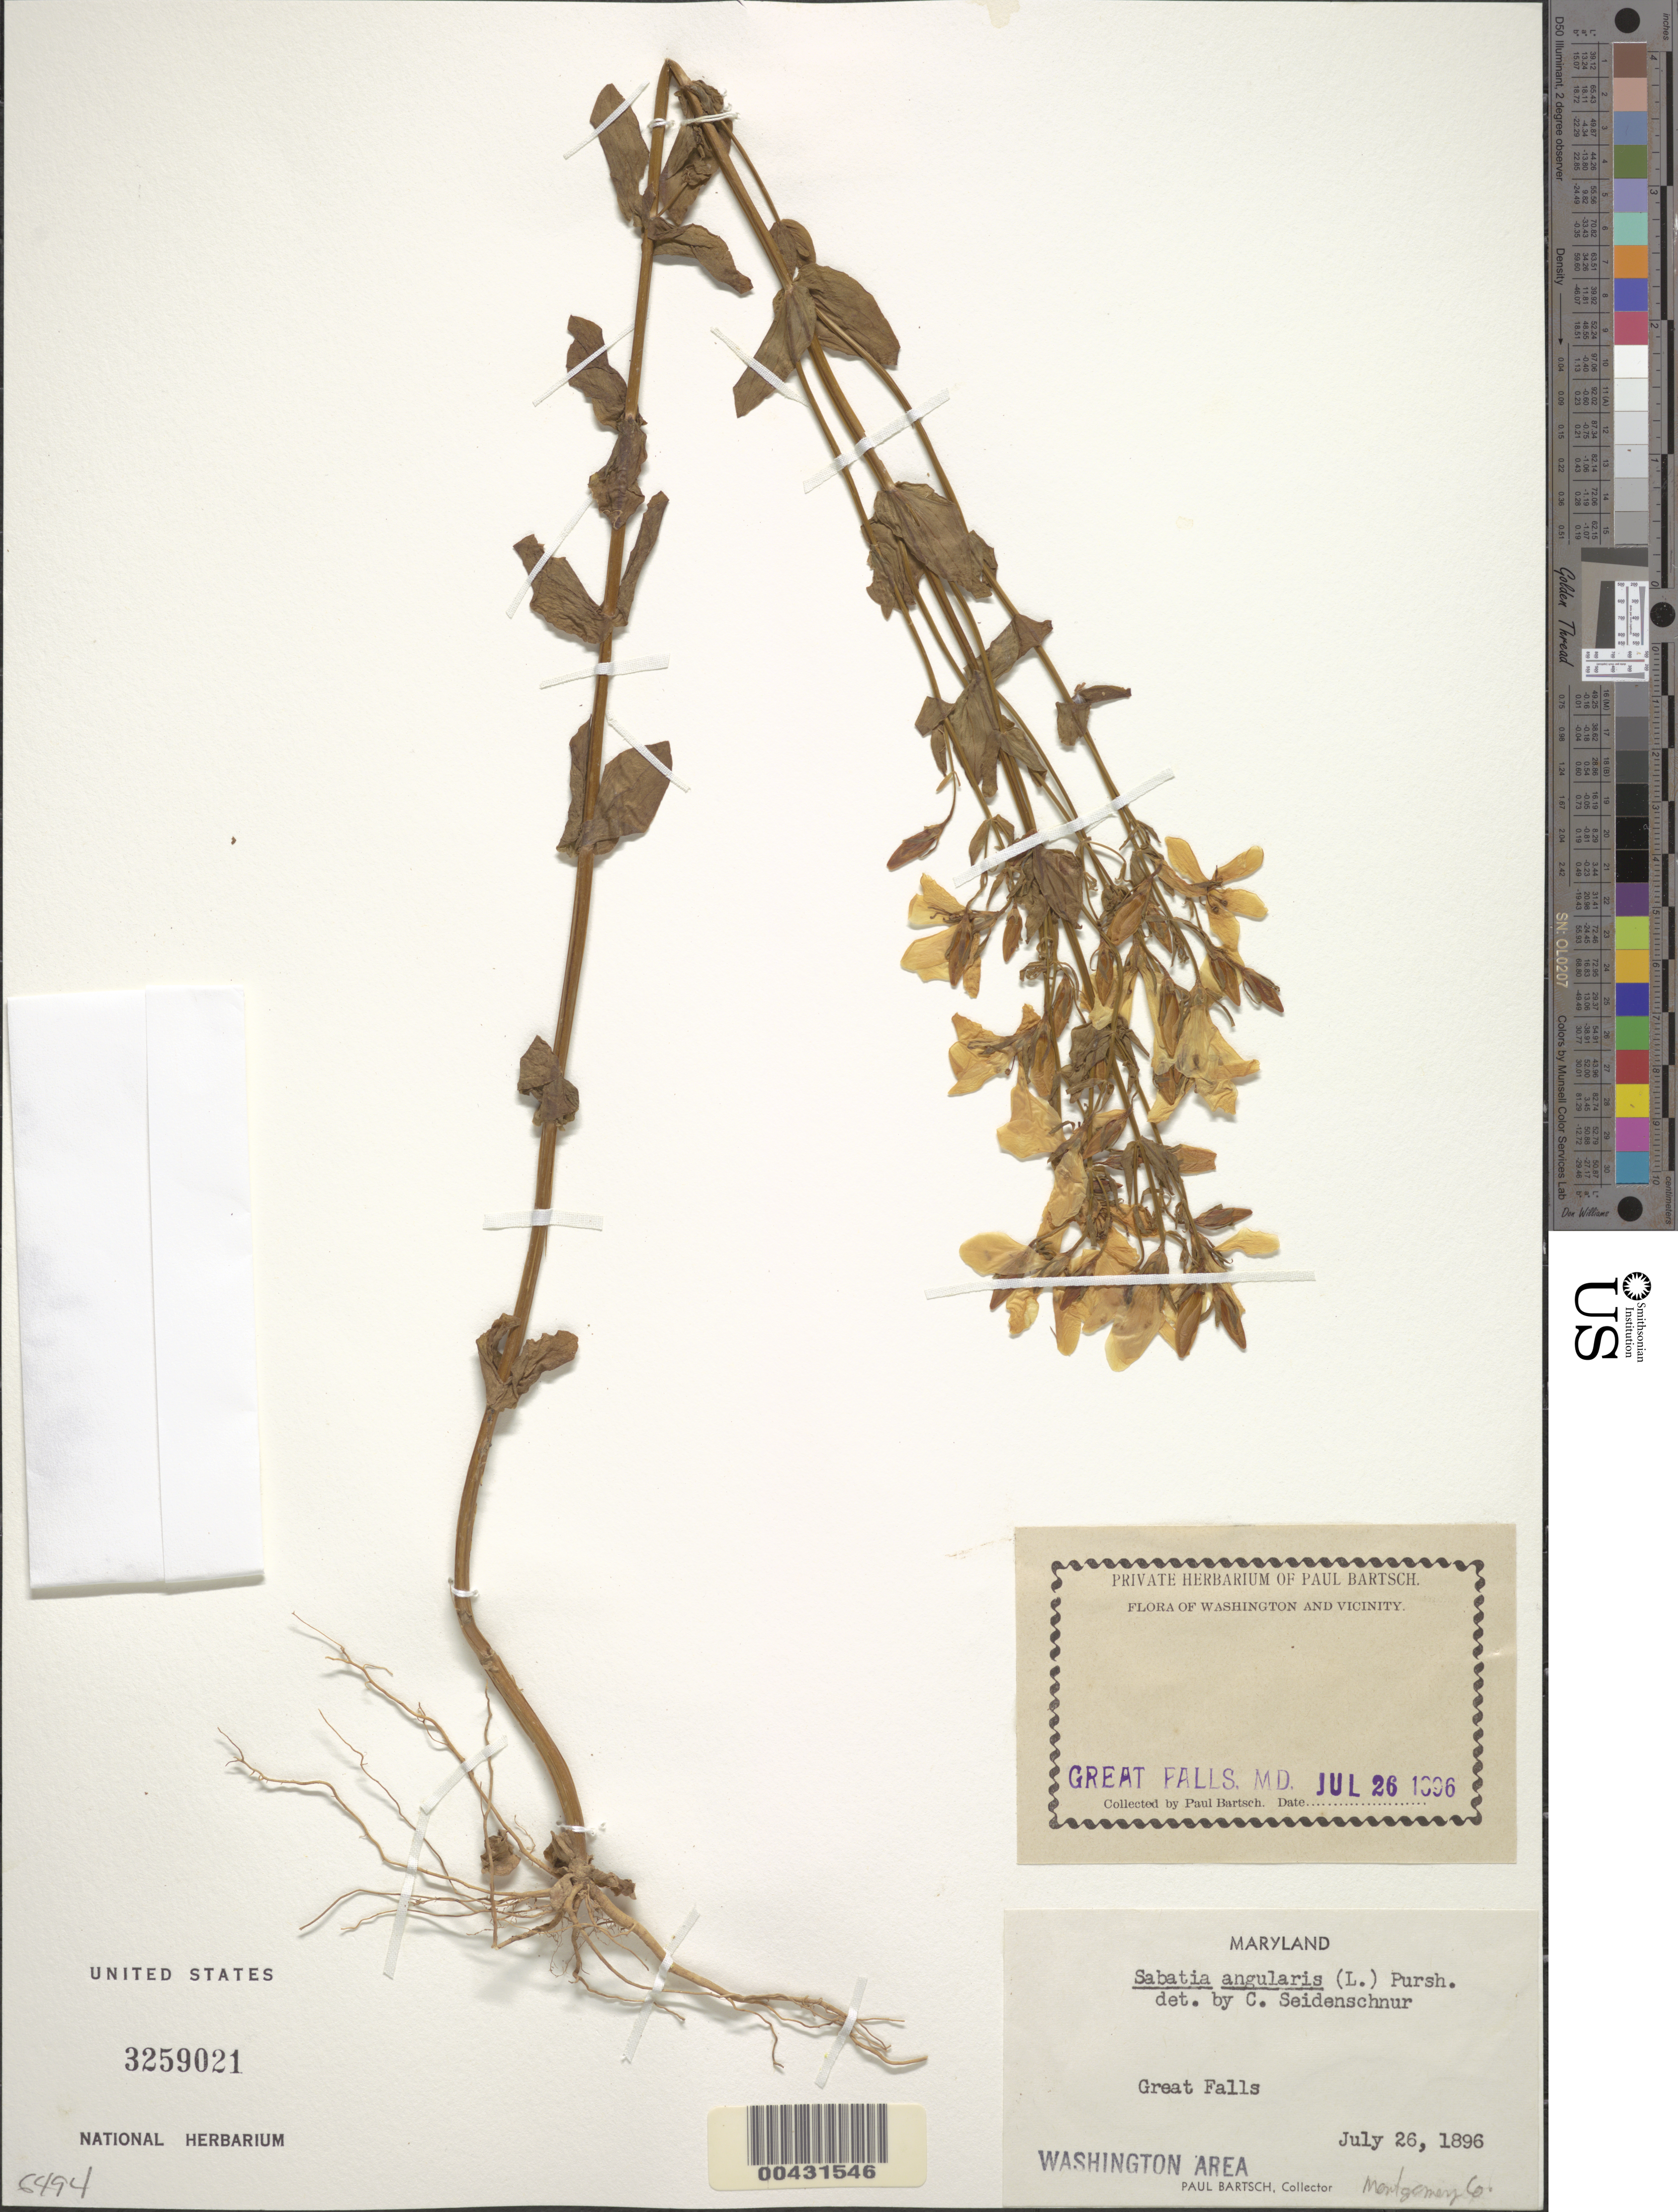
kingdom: Plantae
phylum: Tracheophyta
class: Magnoliopsida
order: Gentianales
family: Gentianaceae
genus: Sabatia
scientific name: Sabatia angularis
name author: (L.) Pursh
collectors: P. Bartsch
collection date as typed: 26 Jul 1896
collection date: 1896-07-26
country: United States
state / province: Maryland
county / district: Montgomery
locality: Great Falls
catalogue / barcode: US 3259021